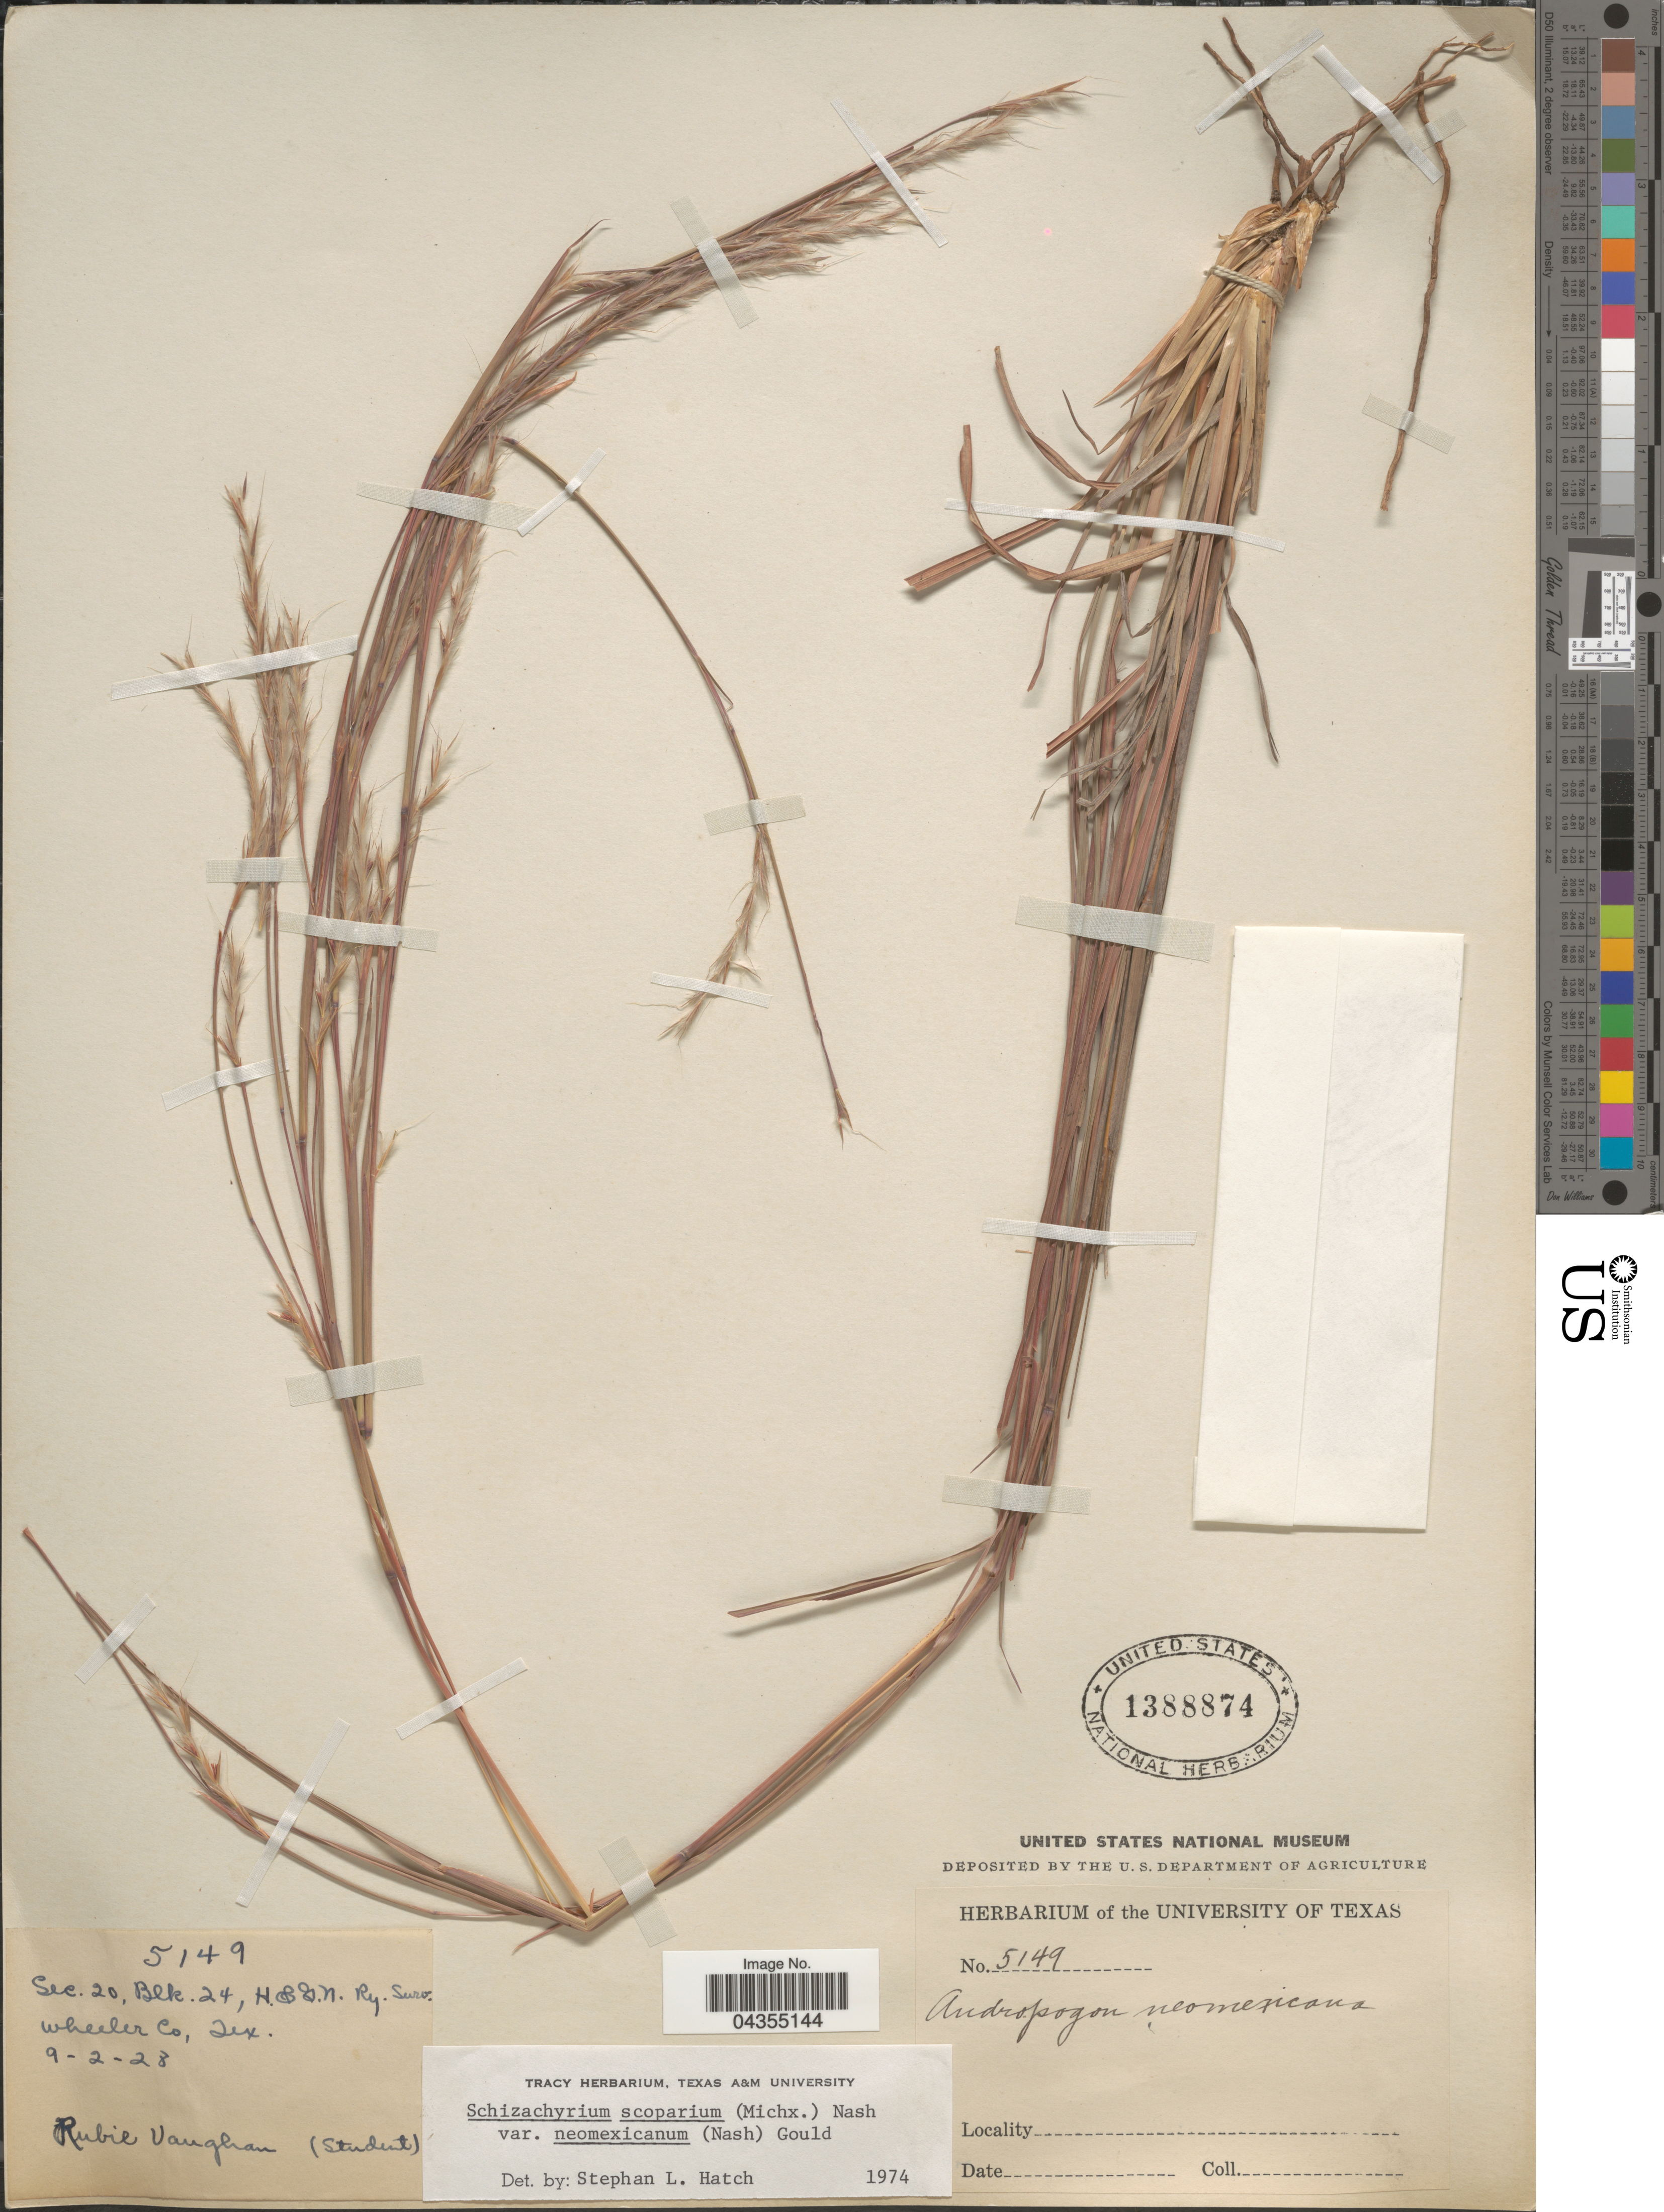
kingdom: Plantae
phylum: Tracheophyta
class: Liliopsida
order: Poales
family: Poaceae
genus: Schizachyrium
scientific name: Schizachyrium scoparium var. neomexicanum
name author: (Nash) Gould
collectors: R. Vaughan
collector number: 5149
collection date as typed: Transcribed d/m/y: 2/9/28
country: United States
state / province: Texas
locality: Sec. 20, Blk. 24, H. & G.N. Ry. Surv. Wheeler Co.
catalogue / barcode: US 1388874